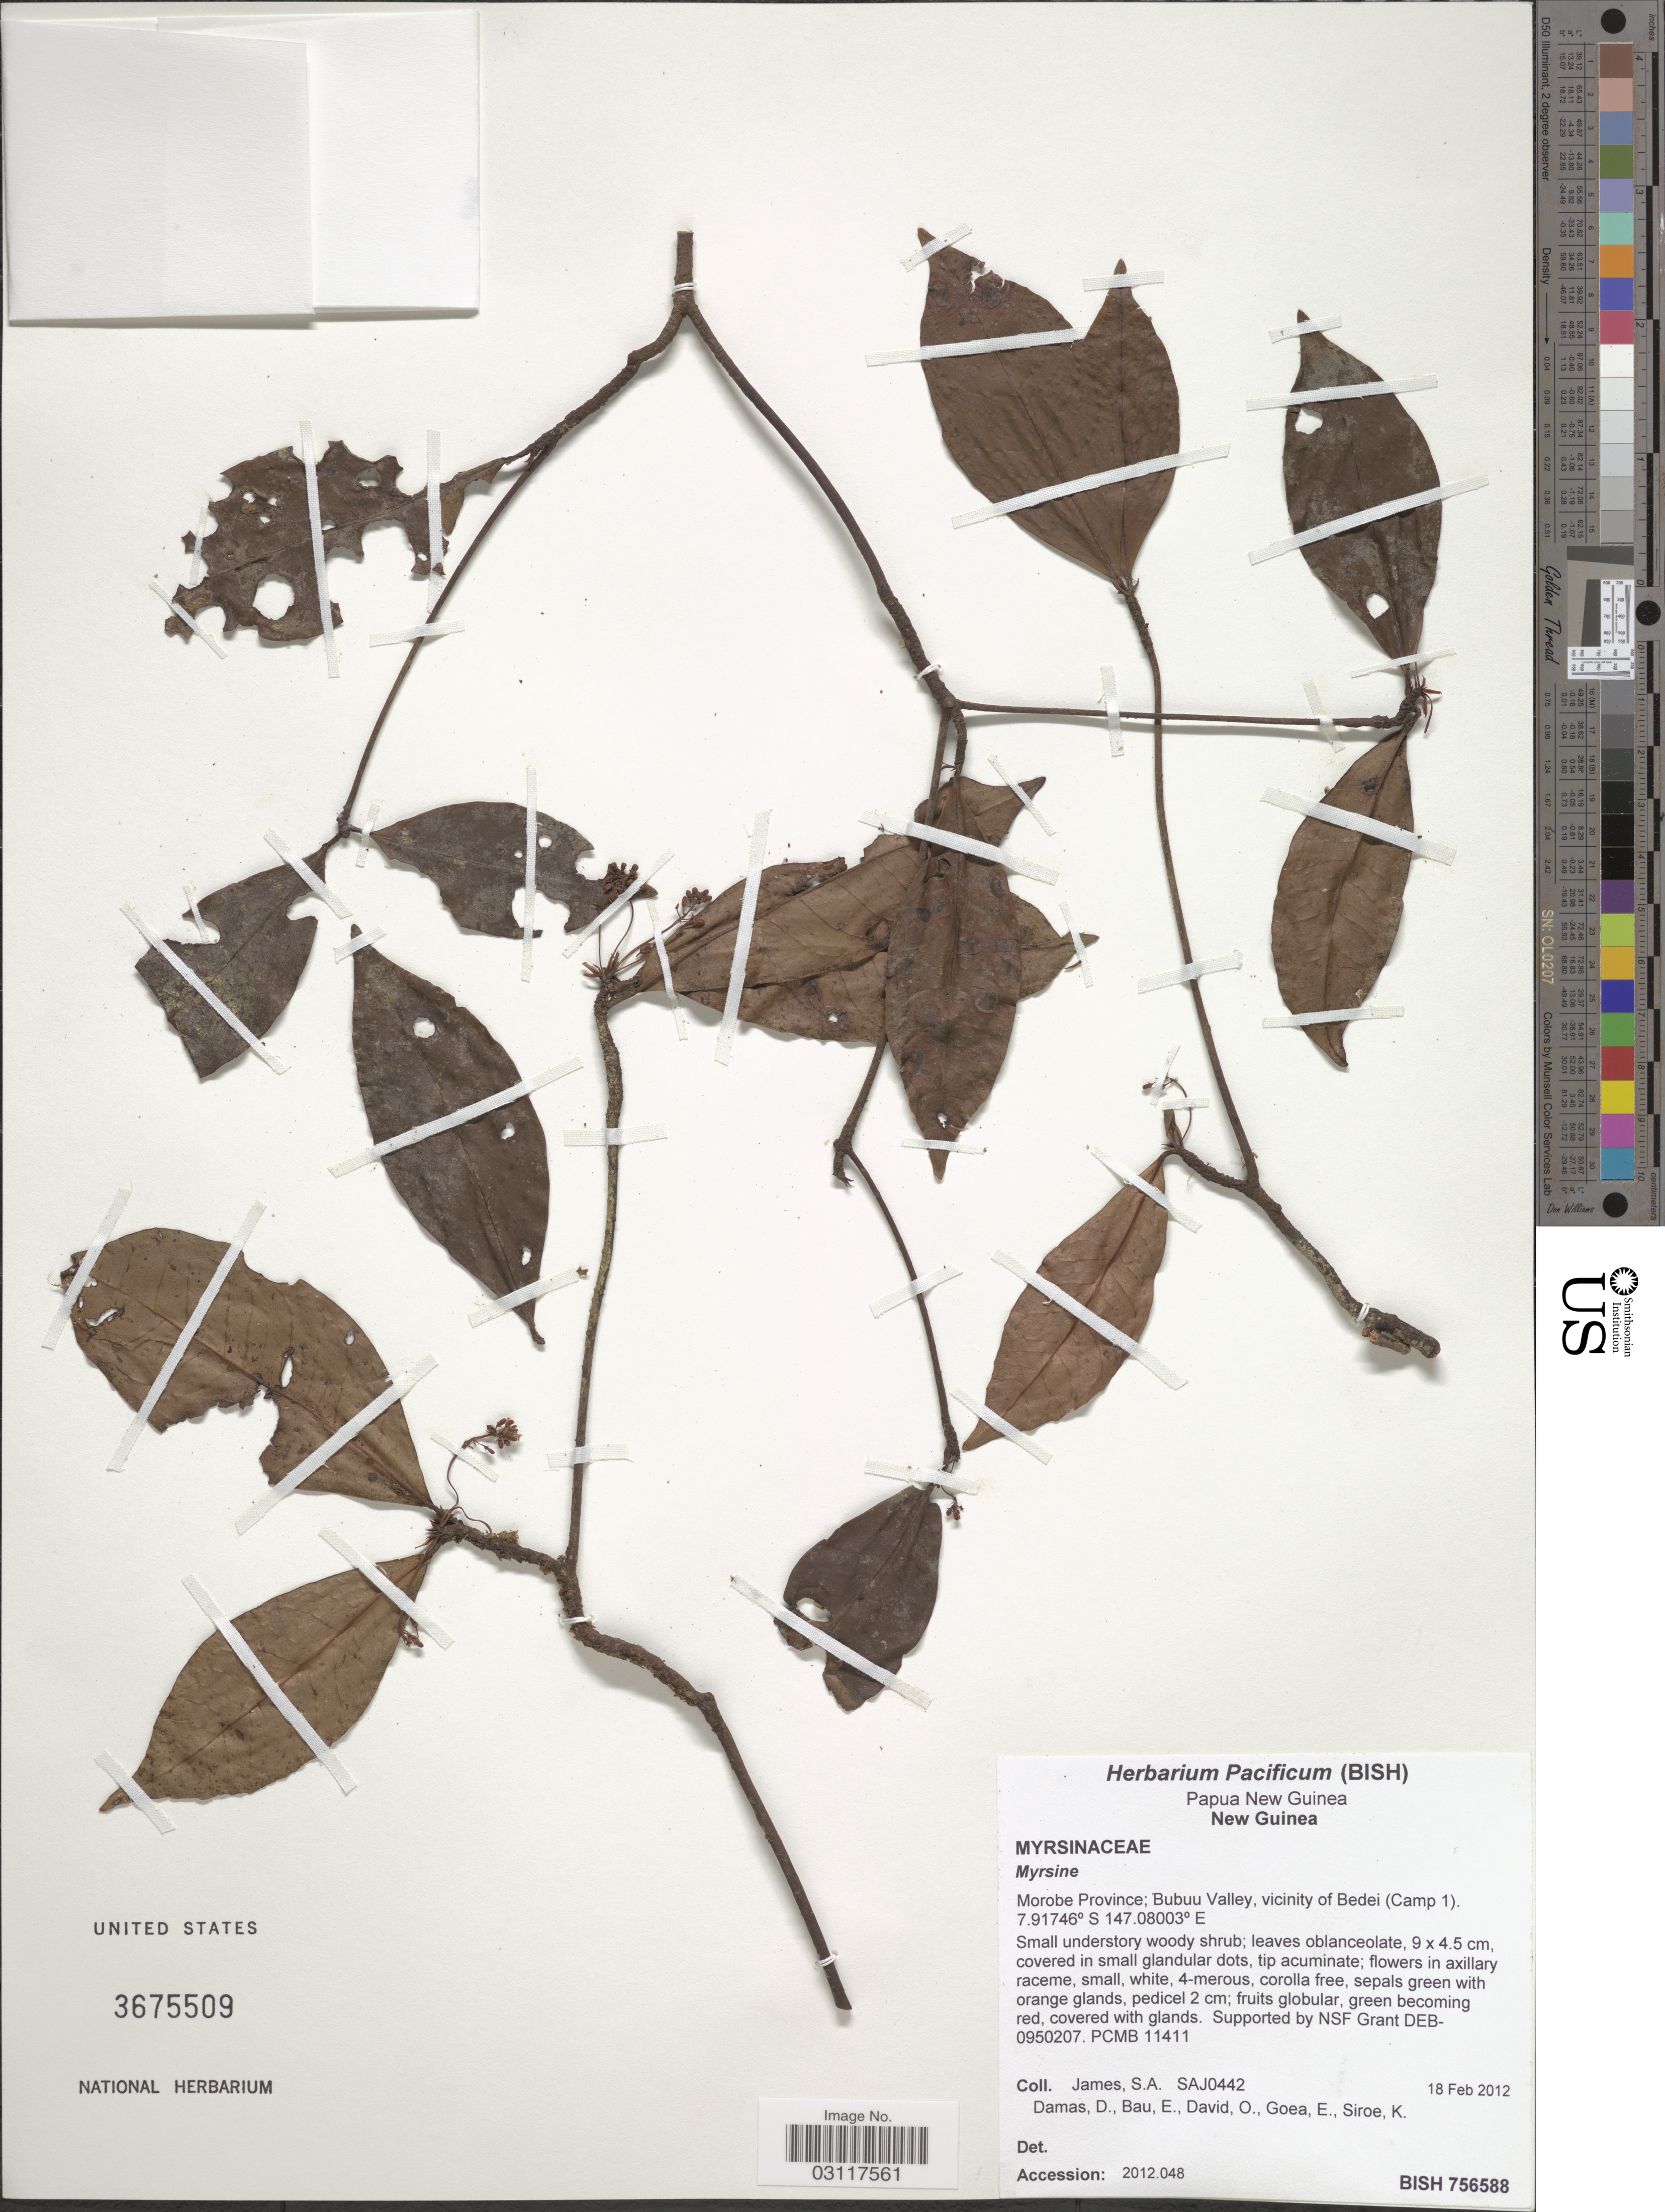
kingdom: Plantae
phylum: Tracheophyta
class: Magnoliopsida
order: Ericales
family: Primulaceae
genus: Myrsine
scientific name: Myrsine sp.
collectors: S. James, D. Damas, E. Bau, O. David & et al.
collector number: SAJ0442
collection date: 2012-02-18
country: Papua New Guinea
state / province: Morobe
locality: New Guinea, Morobe Province; Bubuu Valley, vicinity of Bedei (Camp 1).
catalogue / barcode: US 3675509